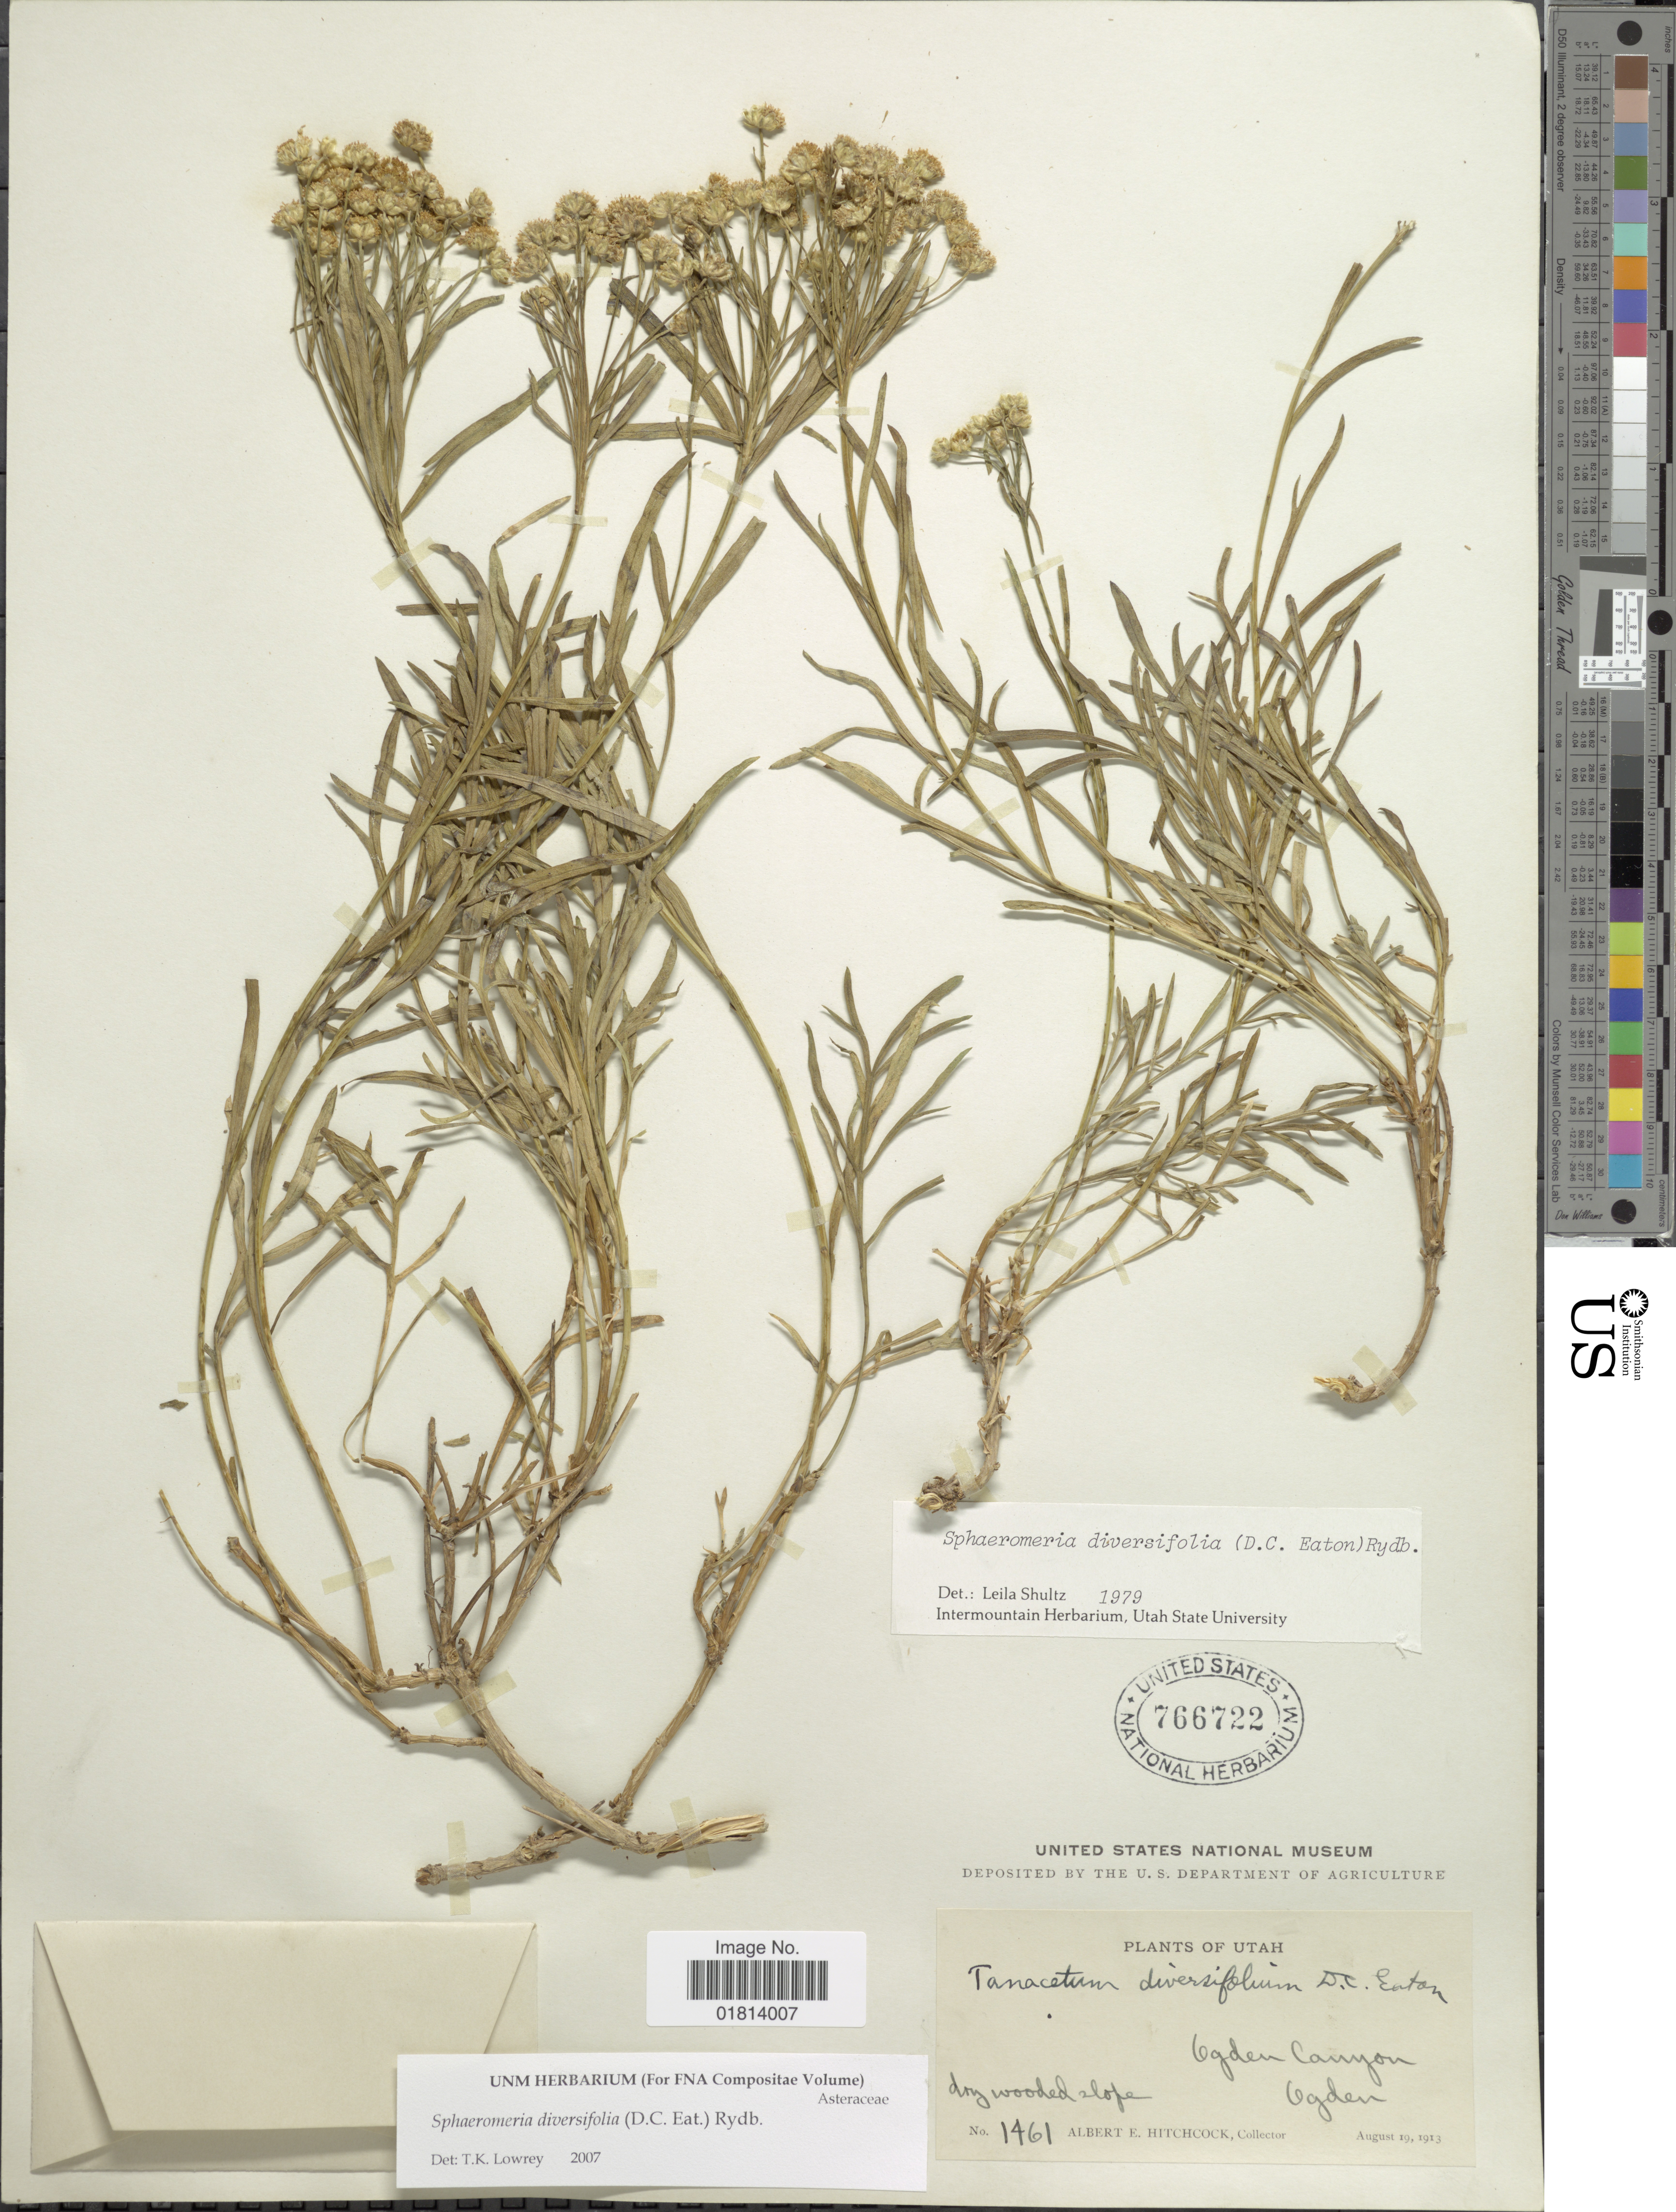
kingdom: Plantae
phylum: Tracheophyta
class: Magnoliopsida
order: Asterales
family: Asteraceae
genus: Sphaeromeria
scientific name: Sphaeromeria diversifolia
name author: (D.C. Eaton) Rydb.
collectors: A. Hitchcock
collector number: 1461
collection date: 1913-08-19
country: United States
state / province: Utah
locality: Ogden Canyon. Ogden. Dry wooded slope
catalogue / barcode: US 766722